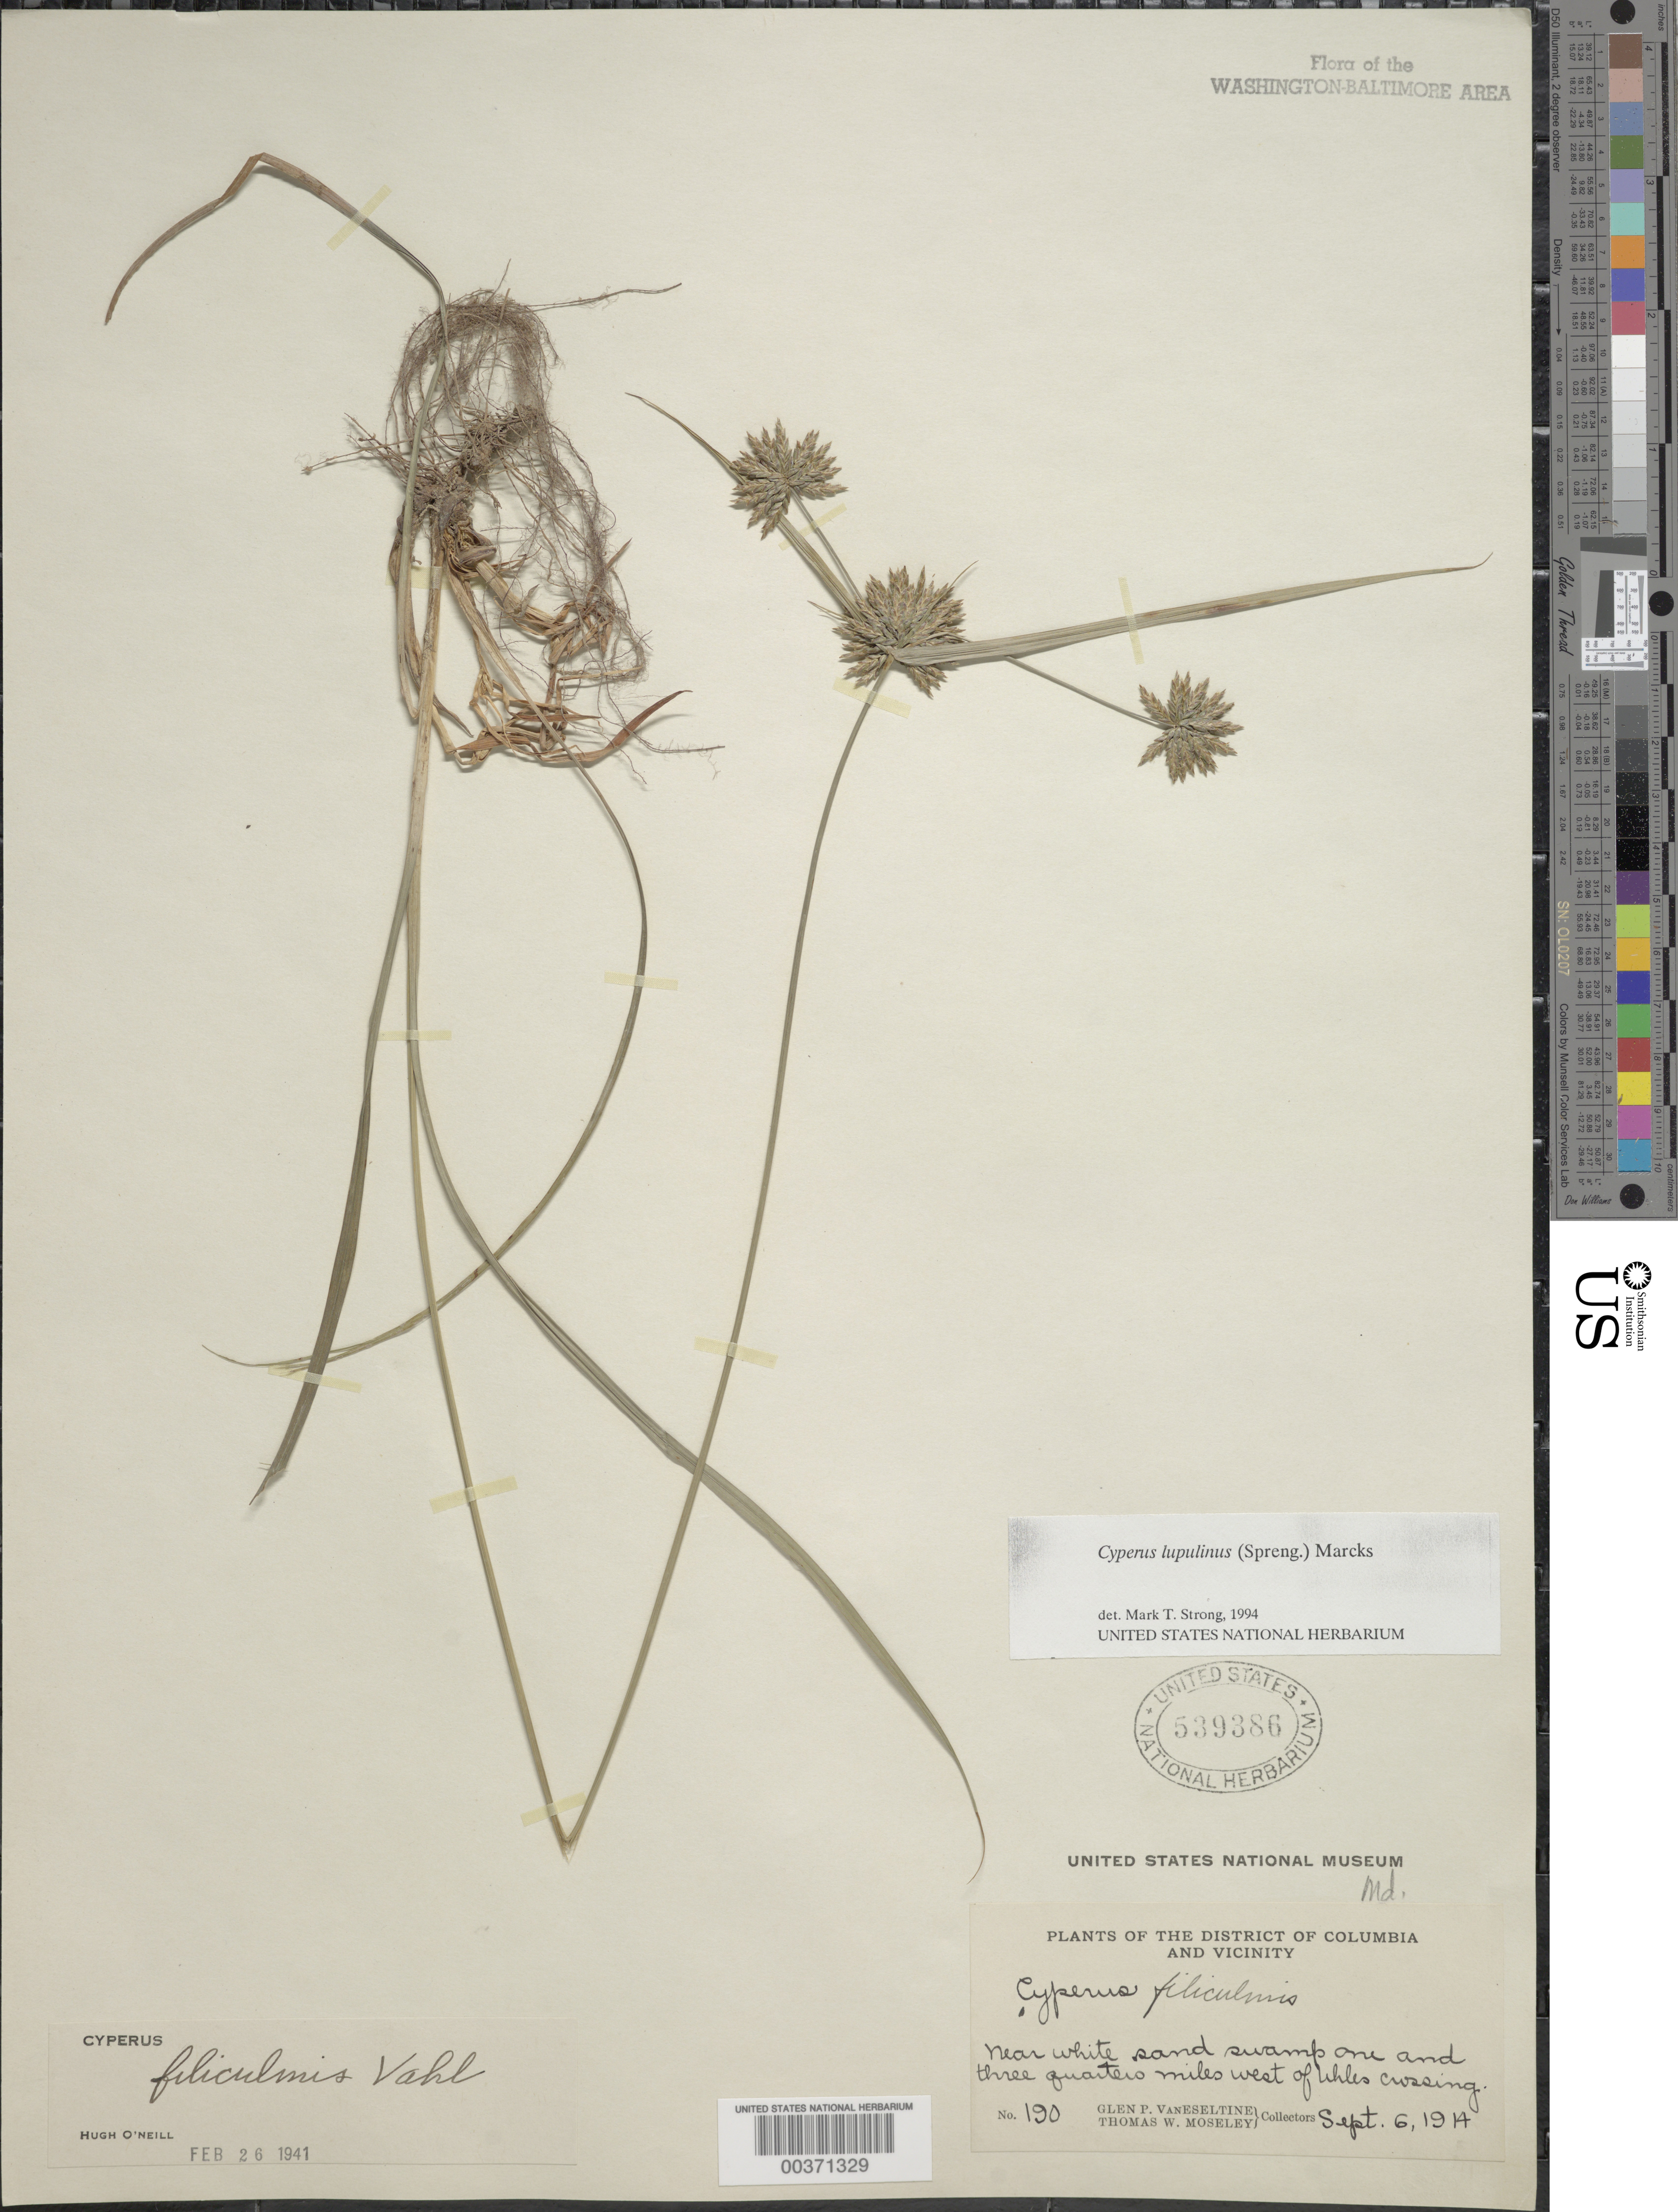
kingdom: Plantae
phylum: Tracheophyta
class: Liliopsida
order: Poales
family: Cyperaceae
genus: Cyperus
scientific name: Cyperus lupulinus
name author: (Spreng.) Marcks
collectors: G. P. Van Eseltine & T. Moseley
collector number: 190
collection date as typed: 06 Sep 1914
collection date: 1914-09-06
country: United States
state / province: Maryland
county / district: Prince George's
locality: West of Uhles Crossing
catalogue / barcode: US 539386